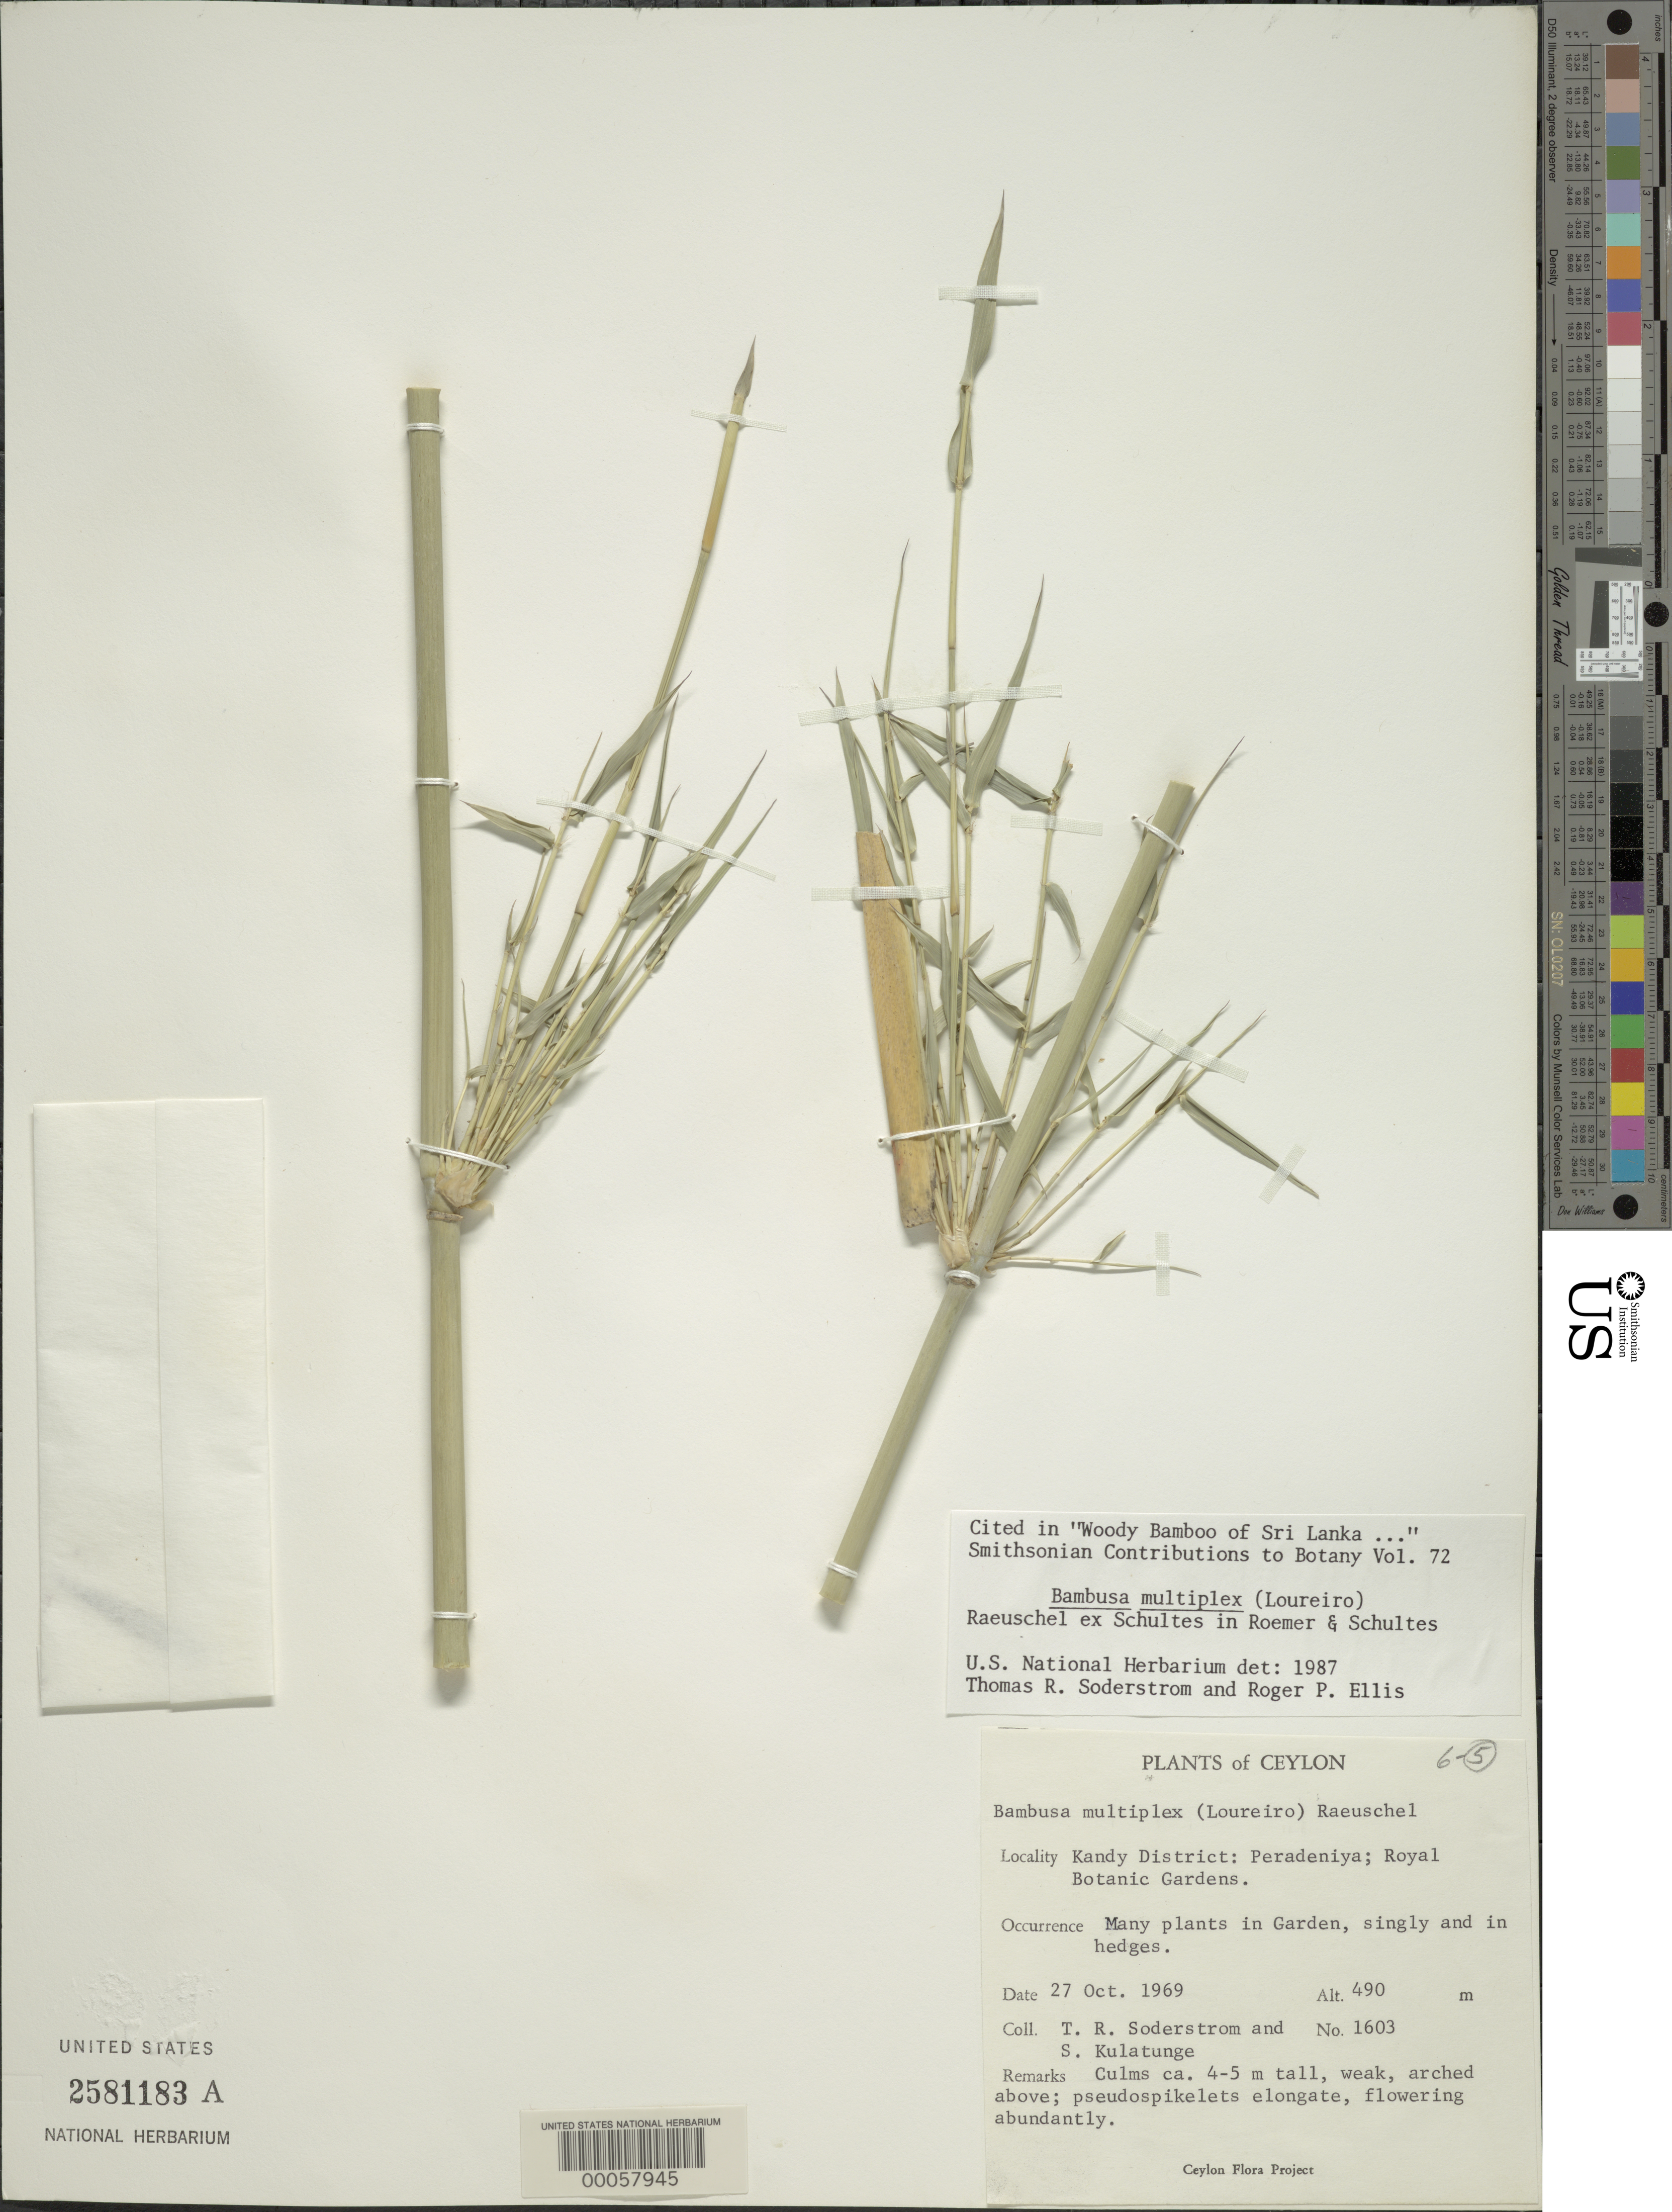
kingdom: Plantae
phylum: Tracheophyta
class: Liliopsida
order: Poales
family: Poaceae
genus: Bambusa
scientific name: Bambusa multiplex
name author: (Lour.) Raeusch. ex Schult. & Schult. f.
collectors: T. R. Soderstrom & S. Kulatunge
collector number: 1603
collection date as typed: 27 Oct 1969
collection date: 1969-10-27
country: Sri Lanka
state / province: Central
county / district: Kandy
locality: Peradeniya, Royal Botanic Gardens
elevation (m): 490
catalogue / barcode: US 2581183A